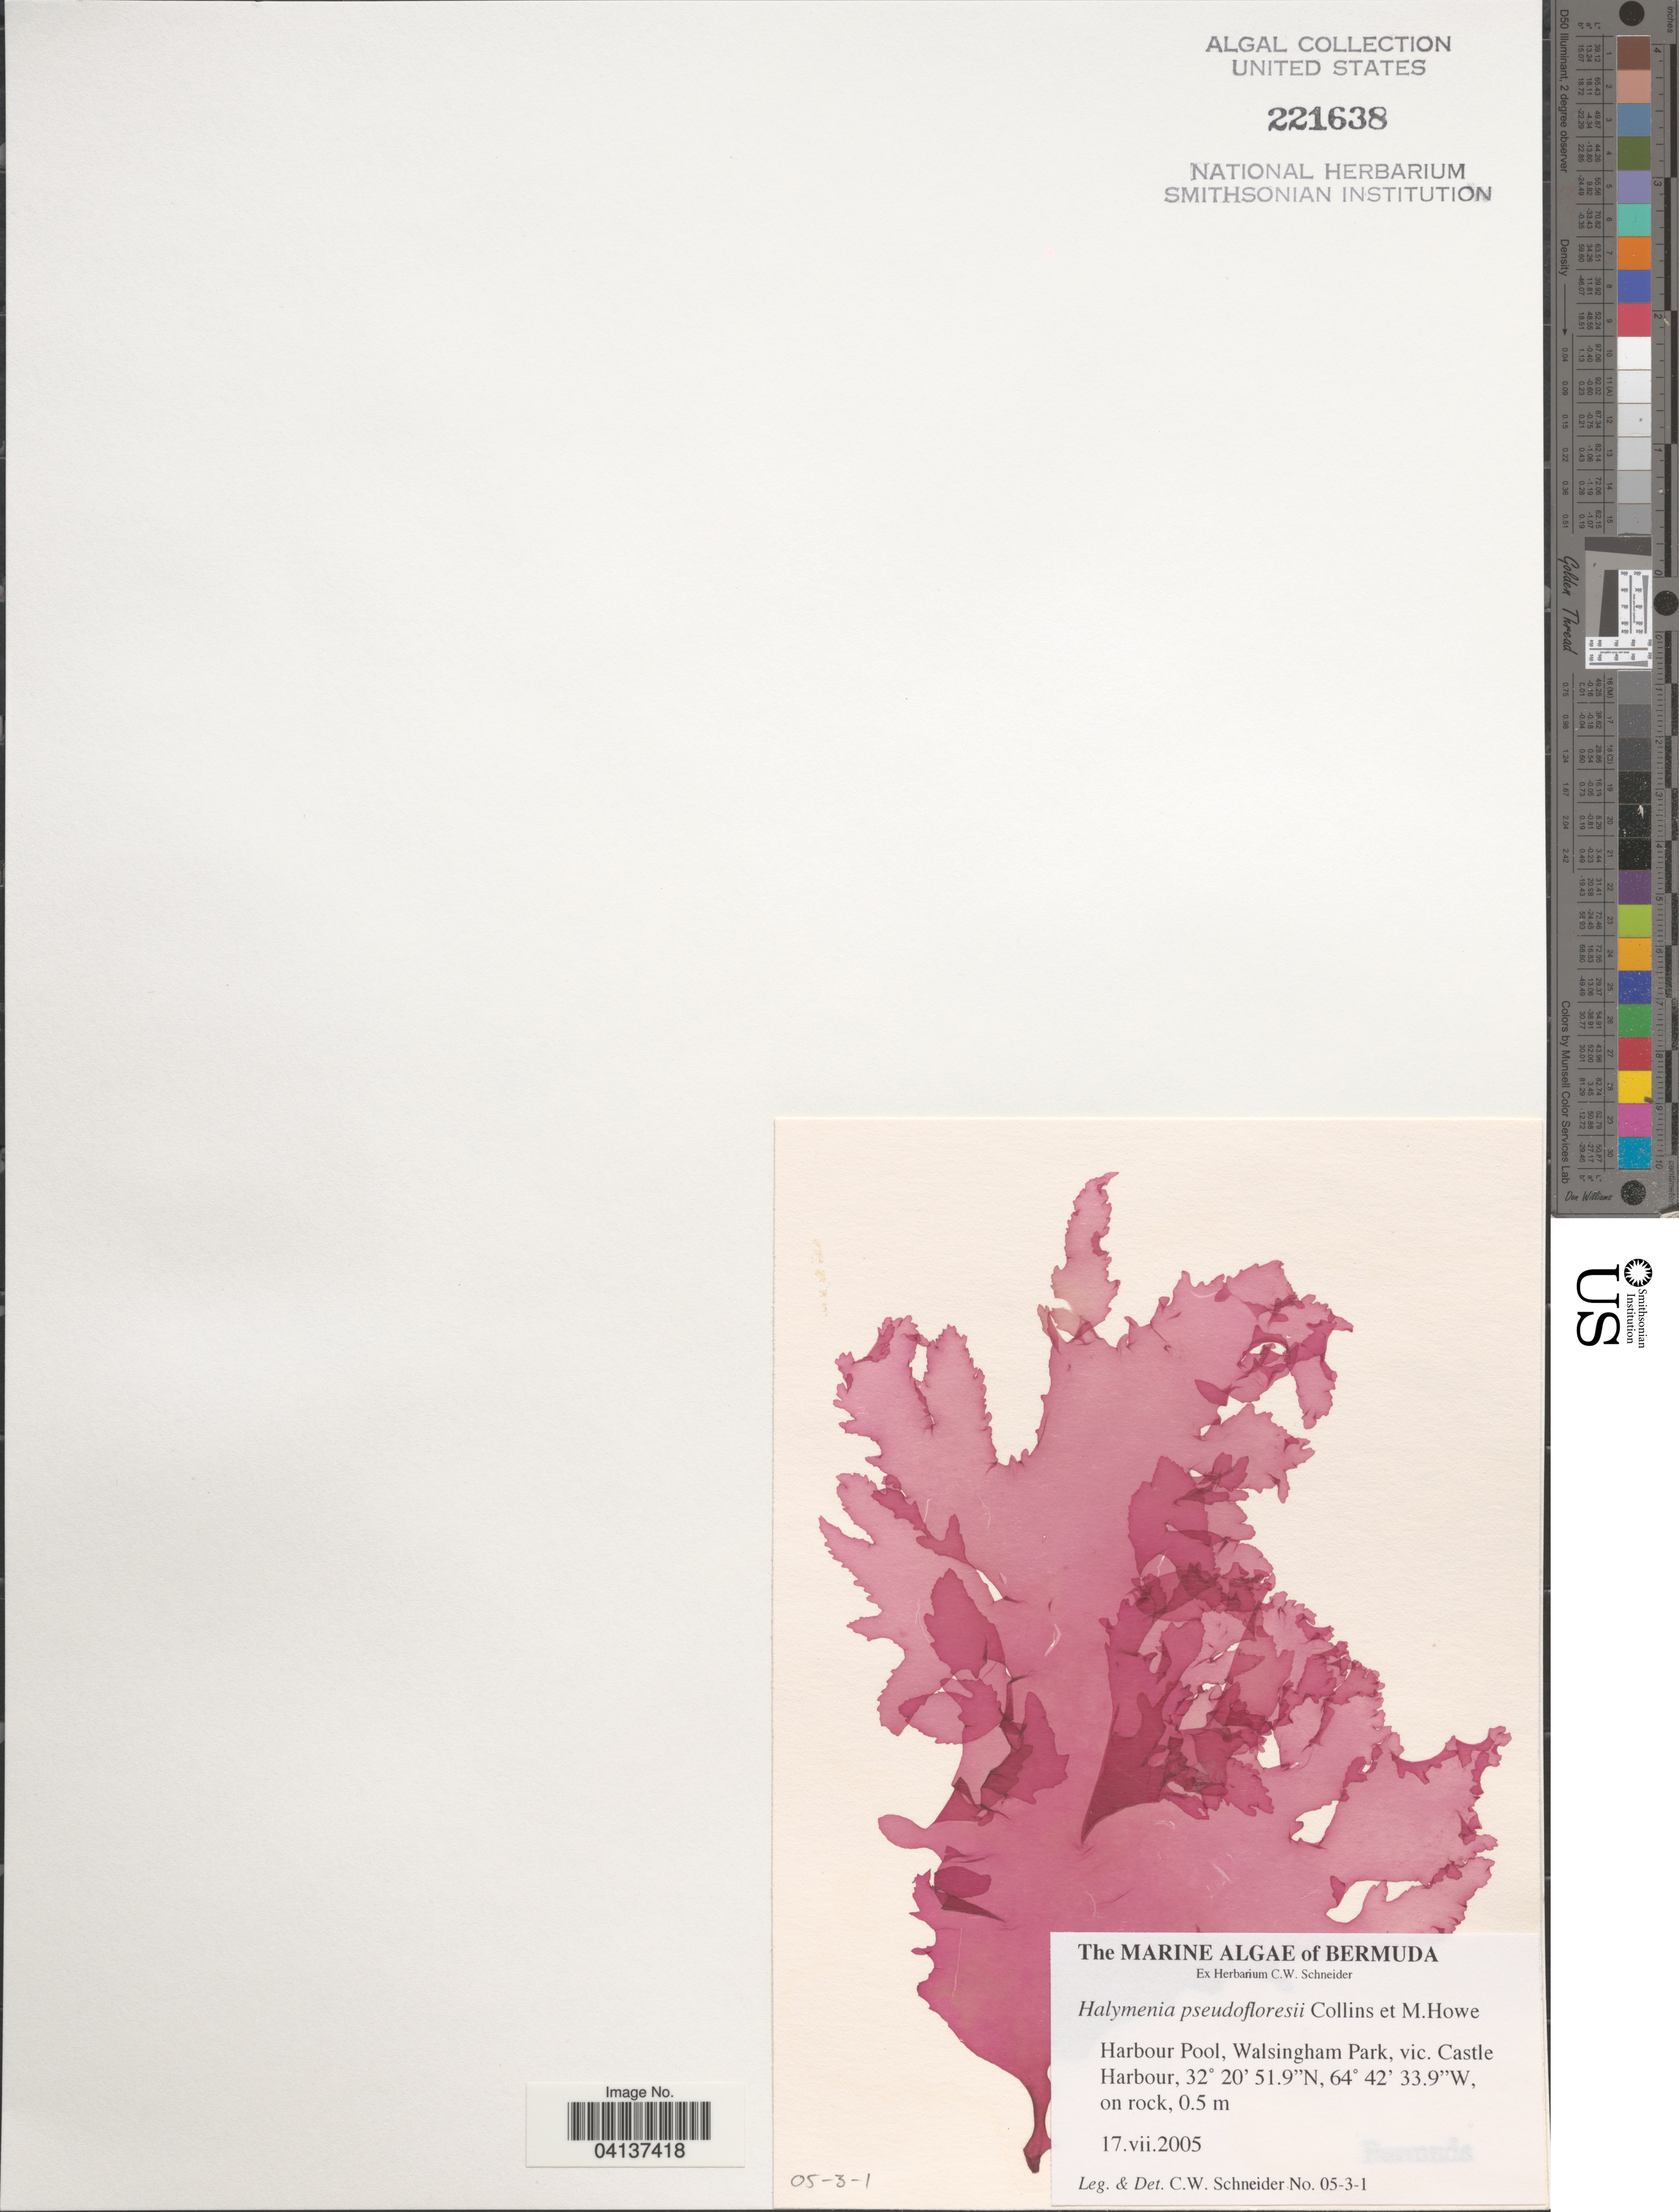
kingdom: Plantae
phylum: Rhodophyta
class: Florideophyceae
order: Halymeniales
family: Halymeniaceae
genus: Halymenia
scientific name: Halymenia pseudofloresia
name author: Collins & M. Howe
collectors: C. W.Schneider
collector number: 05-3-1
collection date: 2005-07-17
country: Bermuda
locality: Harbour Pool, Walsingham Park, vic. Castle Harbour.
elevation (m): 0.5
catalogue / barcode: US 221638